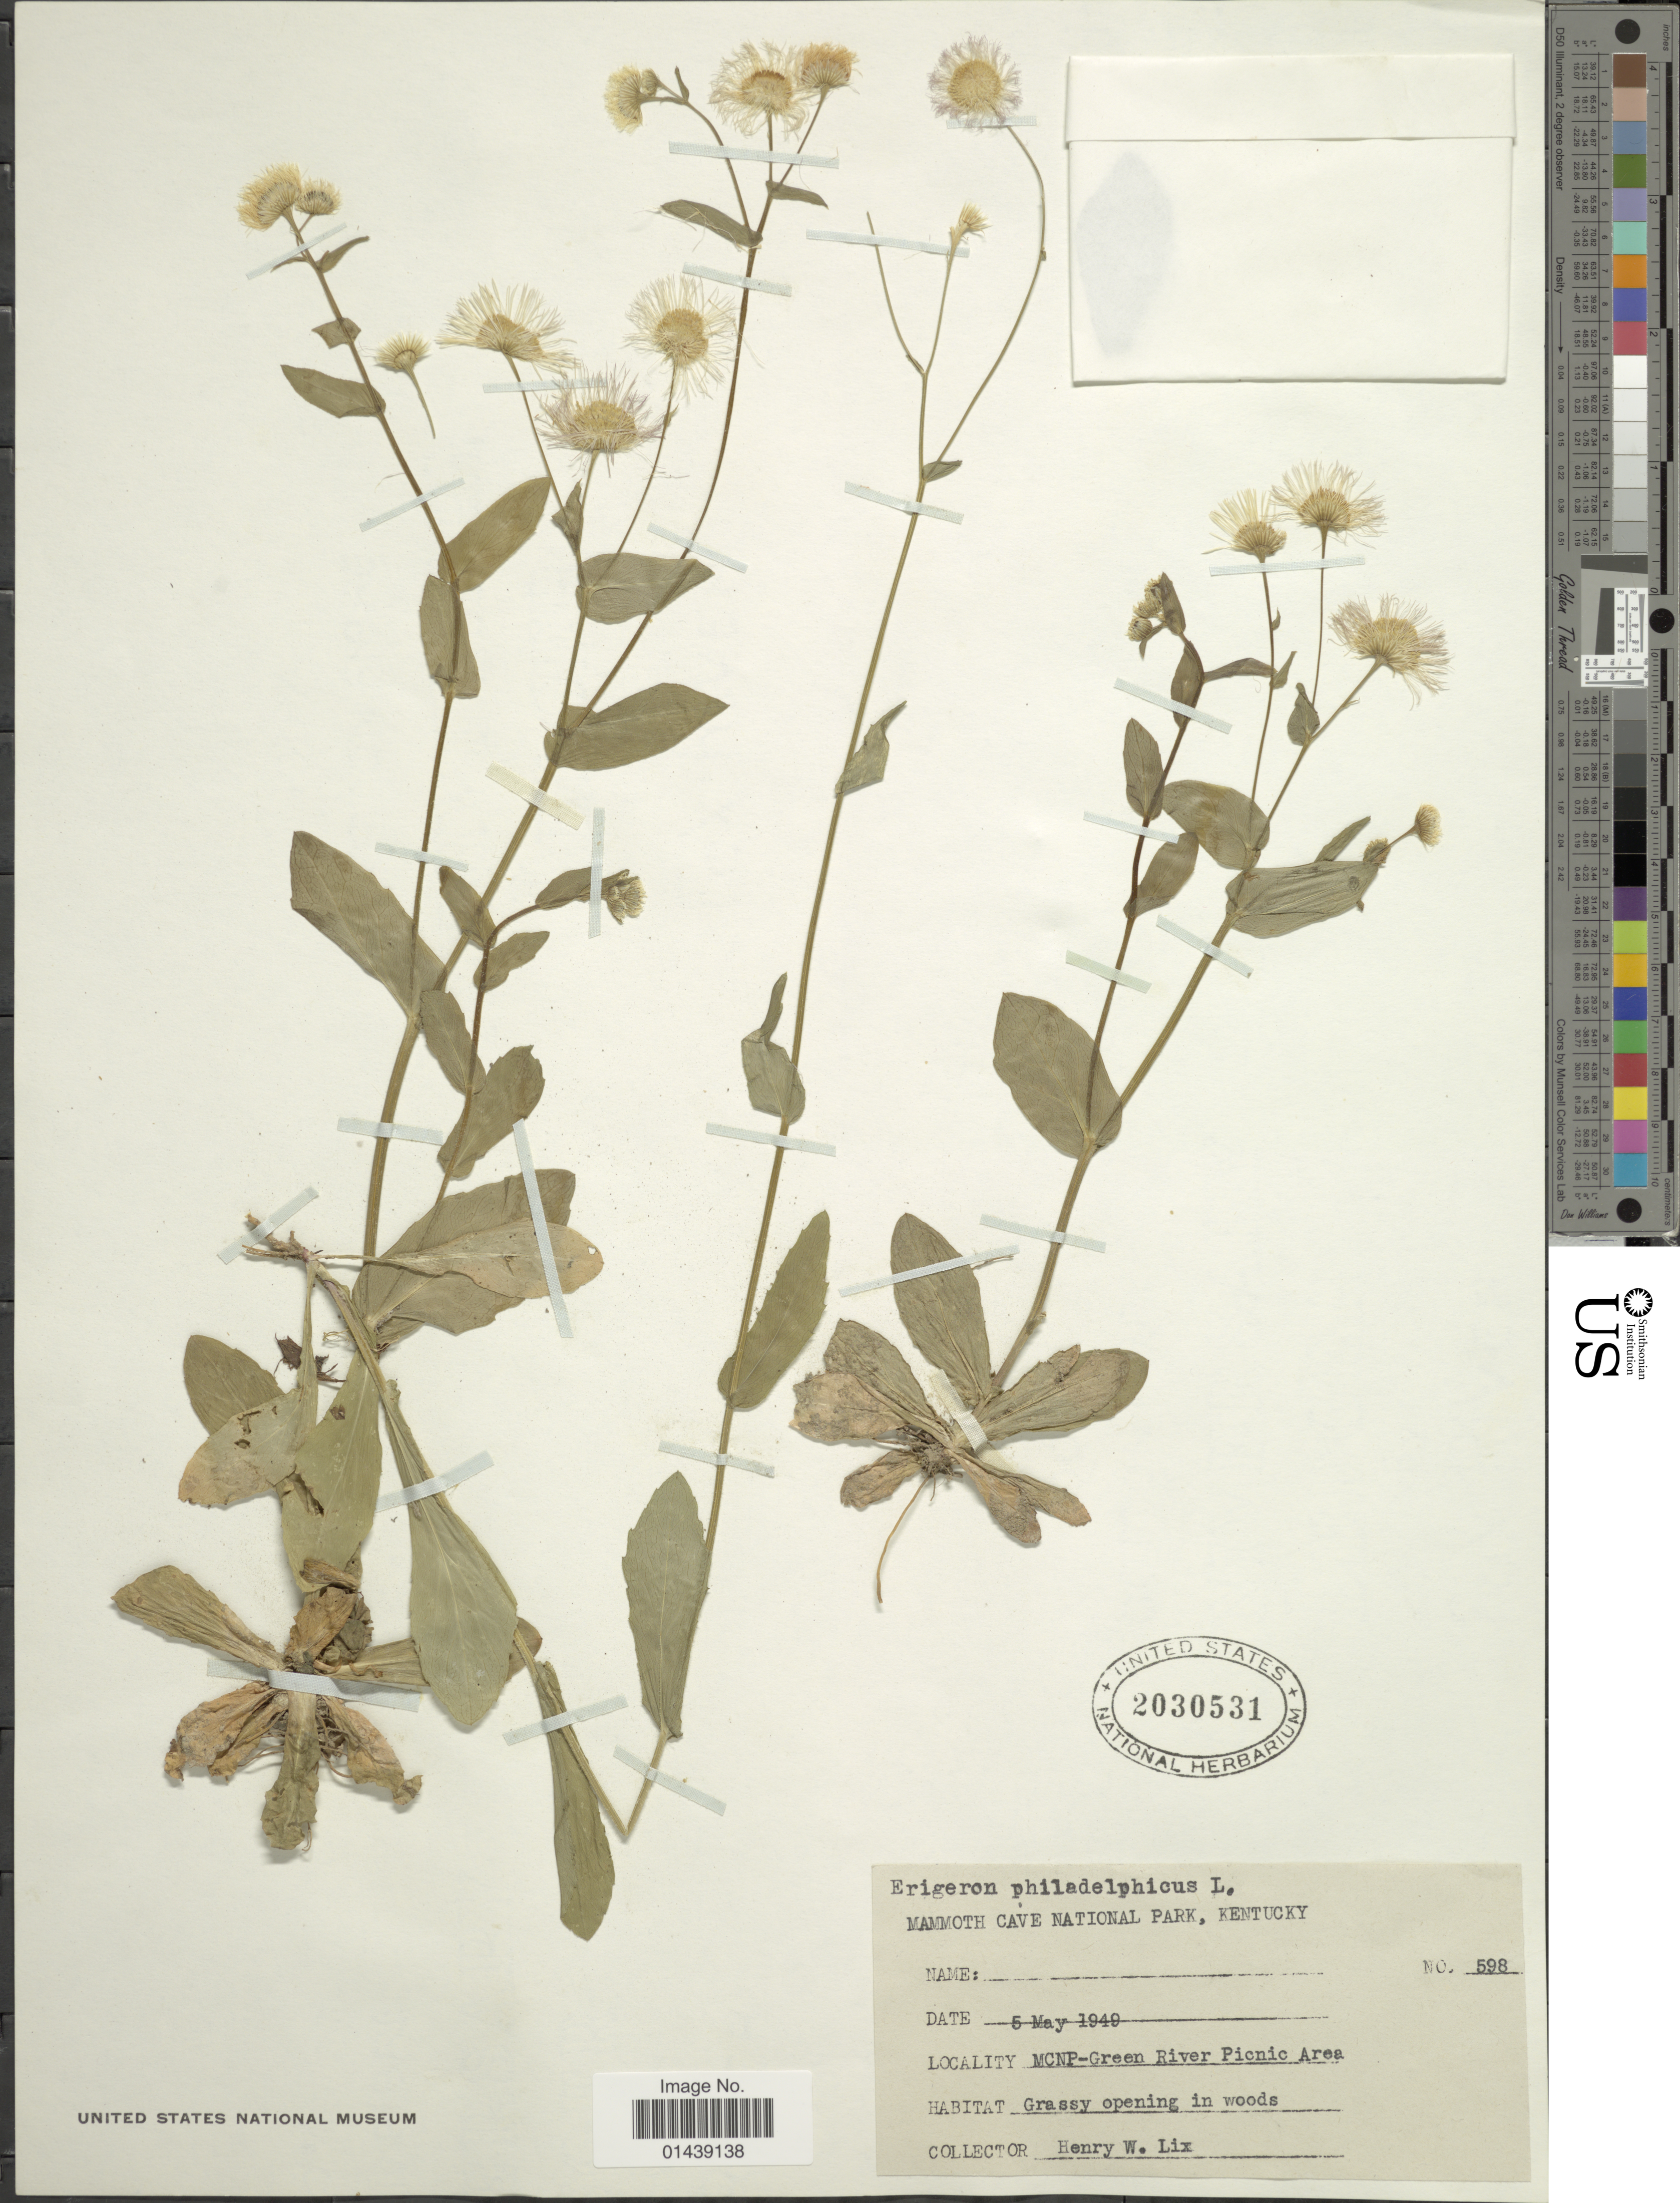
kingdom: Plantae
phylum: Tracheophyta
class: Magnoliopsida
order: Asterales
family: Asteraceae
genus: Erigeron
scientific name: Erigeron philadelphicus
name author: L.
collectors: H. W. Lix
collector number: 598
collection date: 1940-05-05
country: United States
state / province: Kentucky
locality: Mammoth Cave National Park. MCNP-Green River Picnic Area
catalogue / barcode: US 2030531